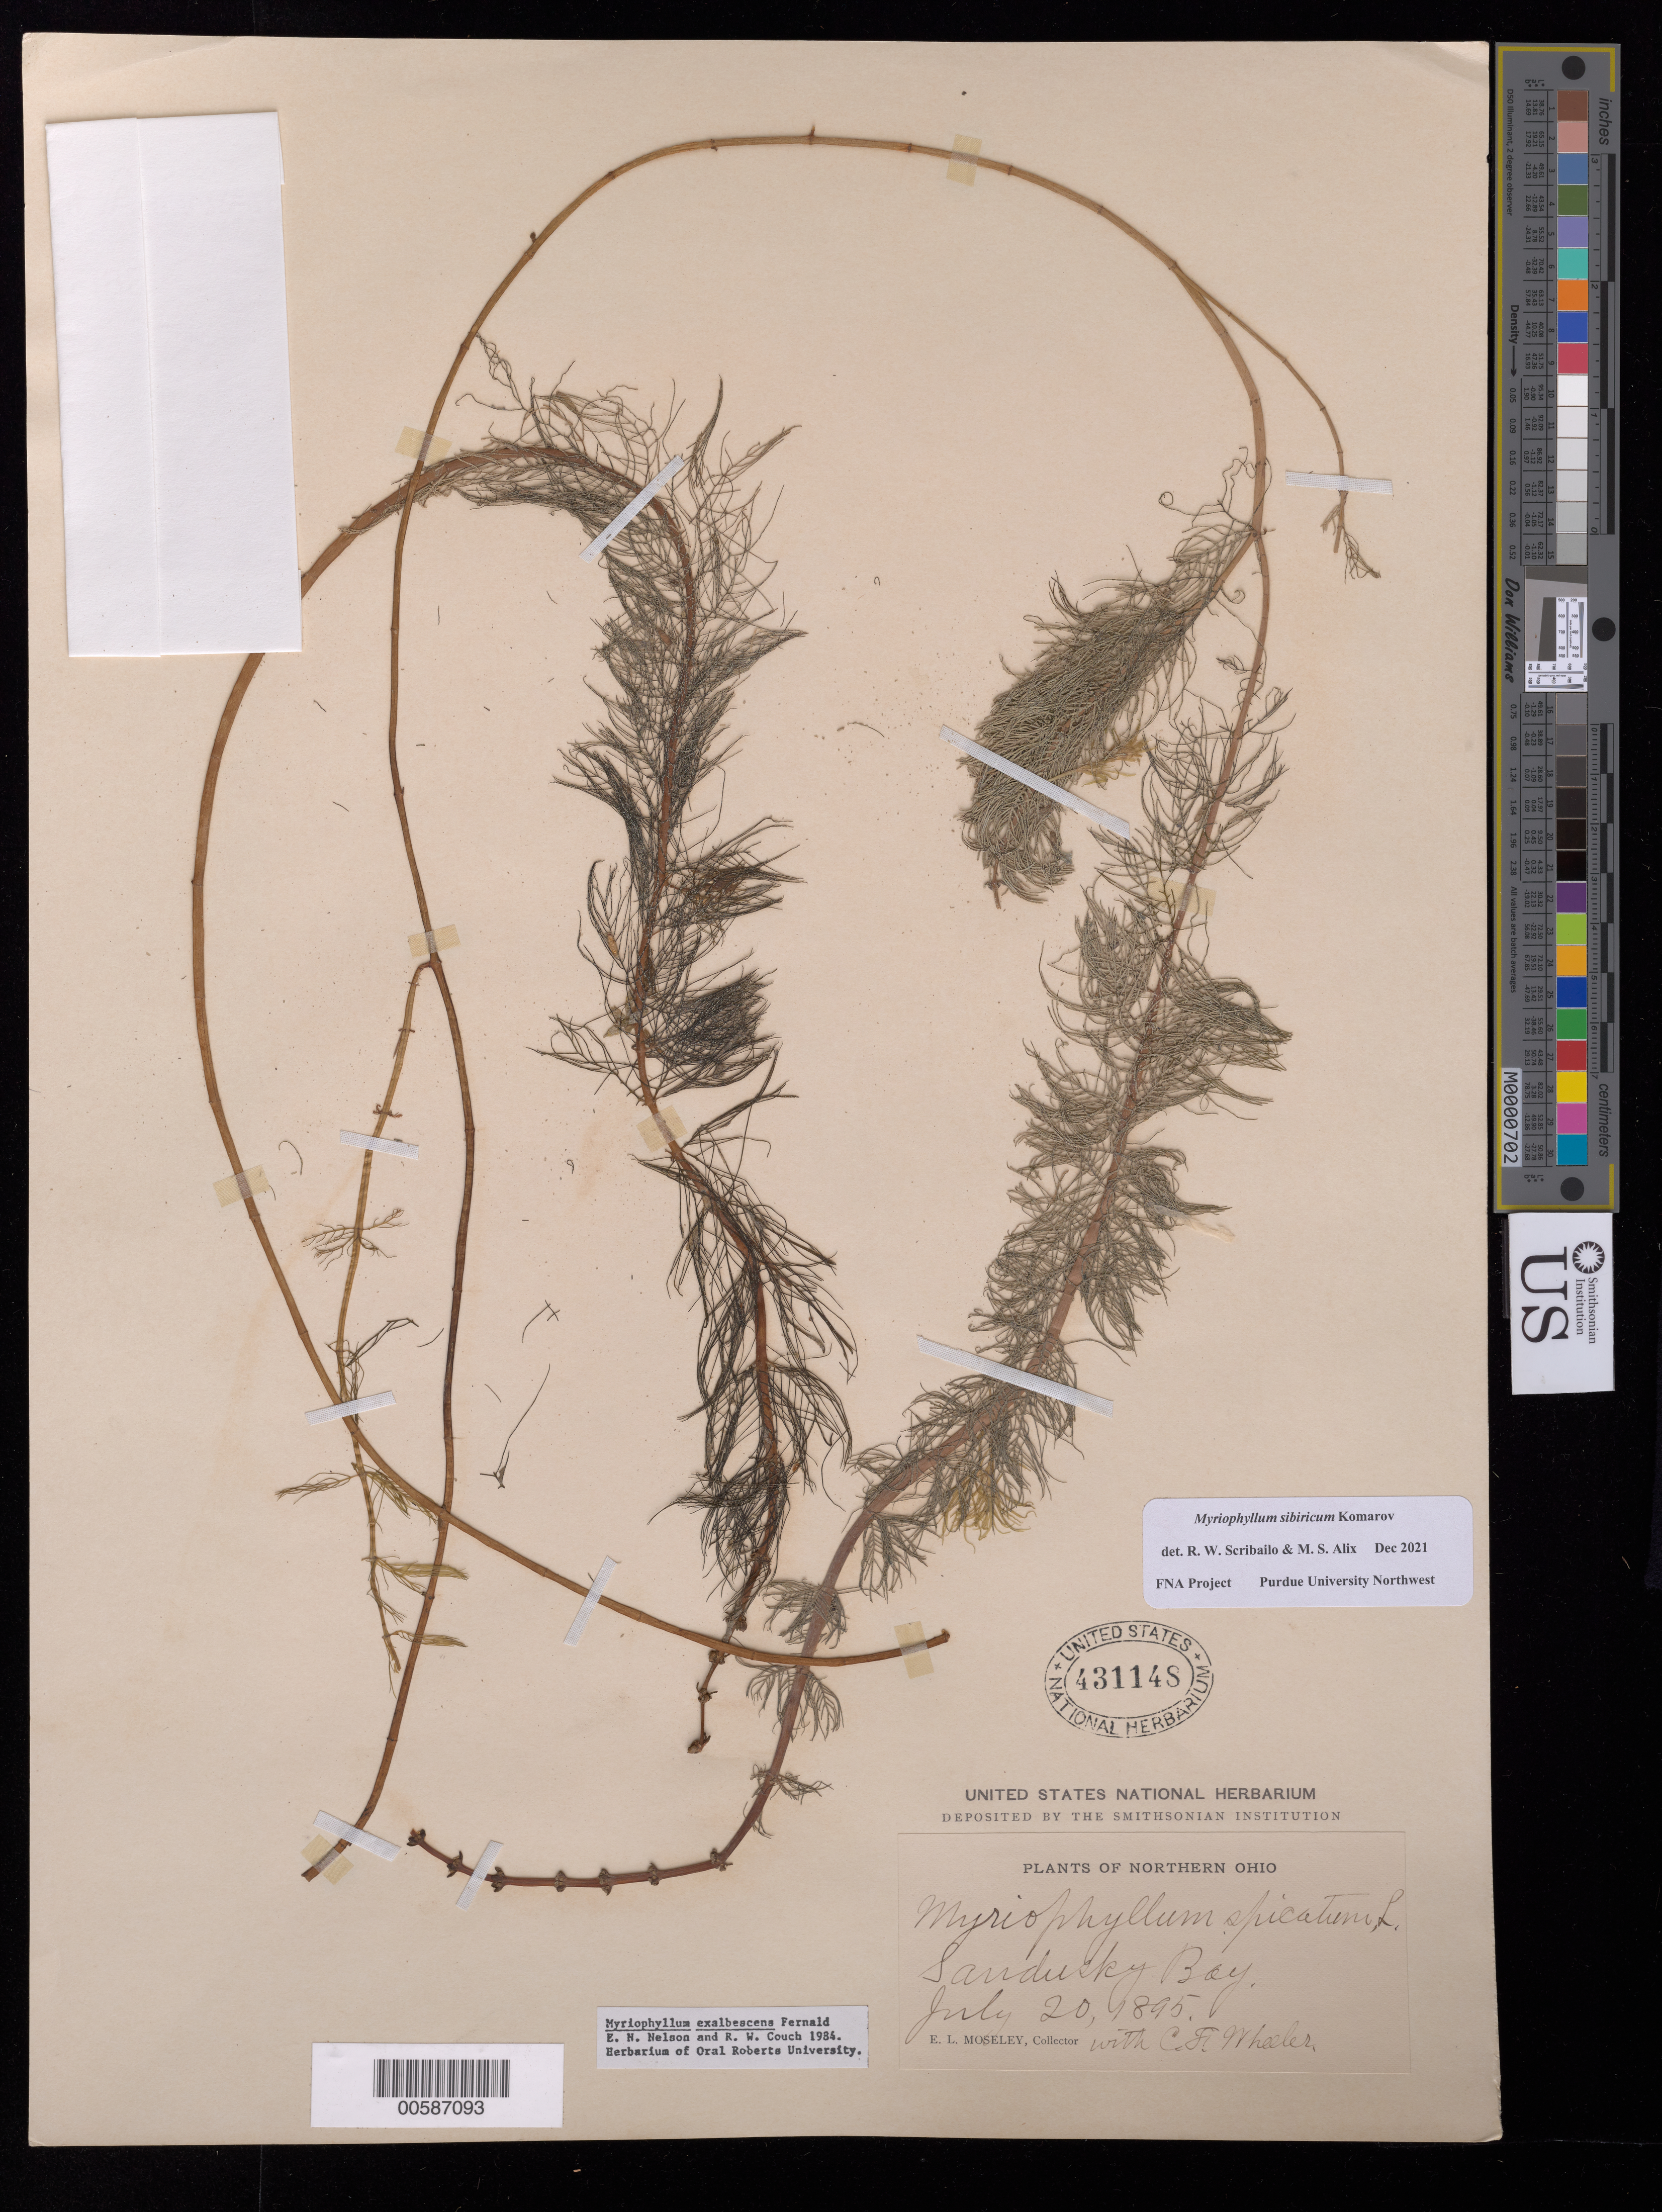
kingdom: Plantae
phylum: Tracheophyta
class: Magnoliopsida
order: Saxifragales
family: Haloragaceae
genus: Myriophyllum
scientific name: Myriophyllum sibiricum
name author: Kom.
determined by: Scribailo, R. W.; Alix, M. S.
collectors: E. Moseleu & C. Wheeler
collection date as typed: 20 Jul 1895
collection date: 1895-07-20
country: United States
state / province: Ohio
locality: Sandusky Bay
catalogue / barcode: US 431148